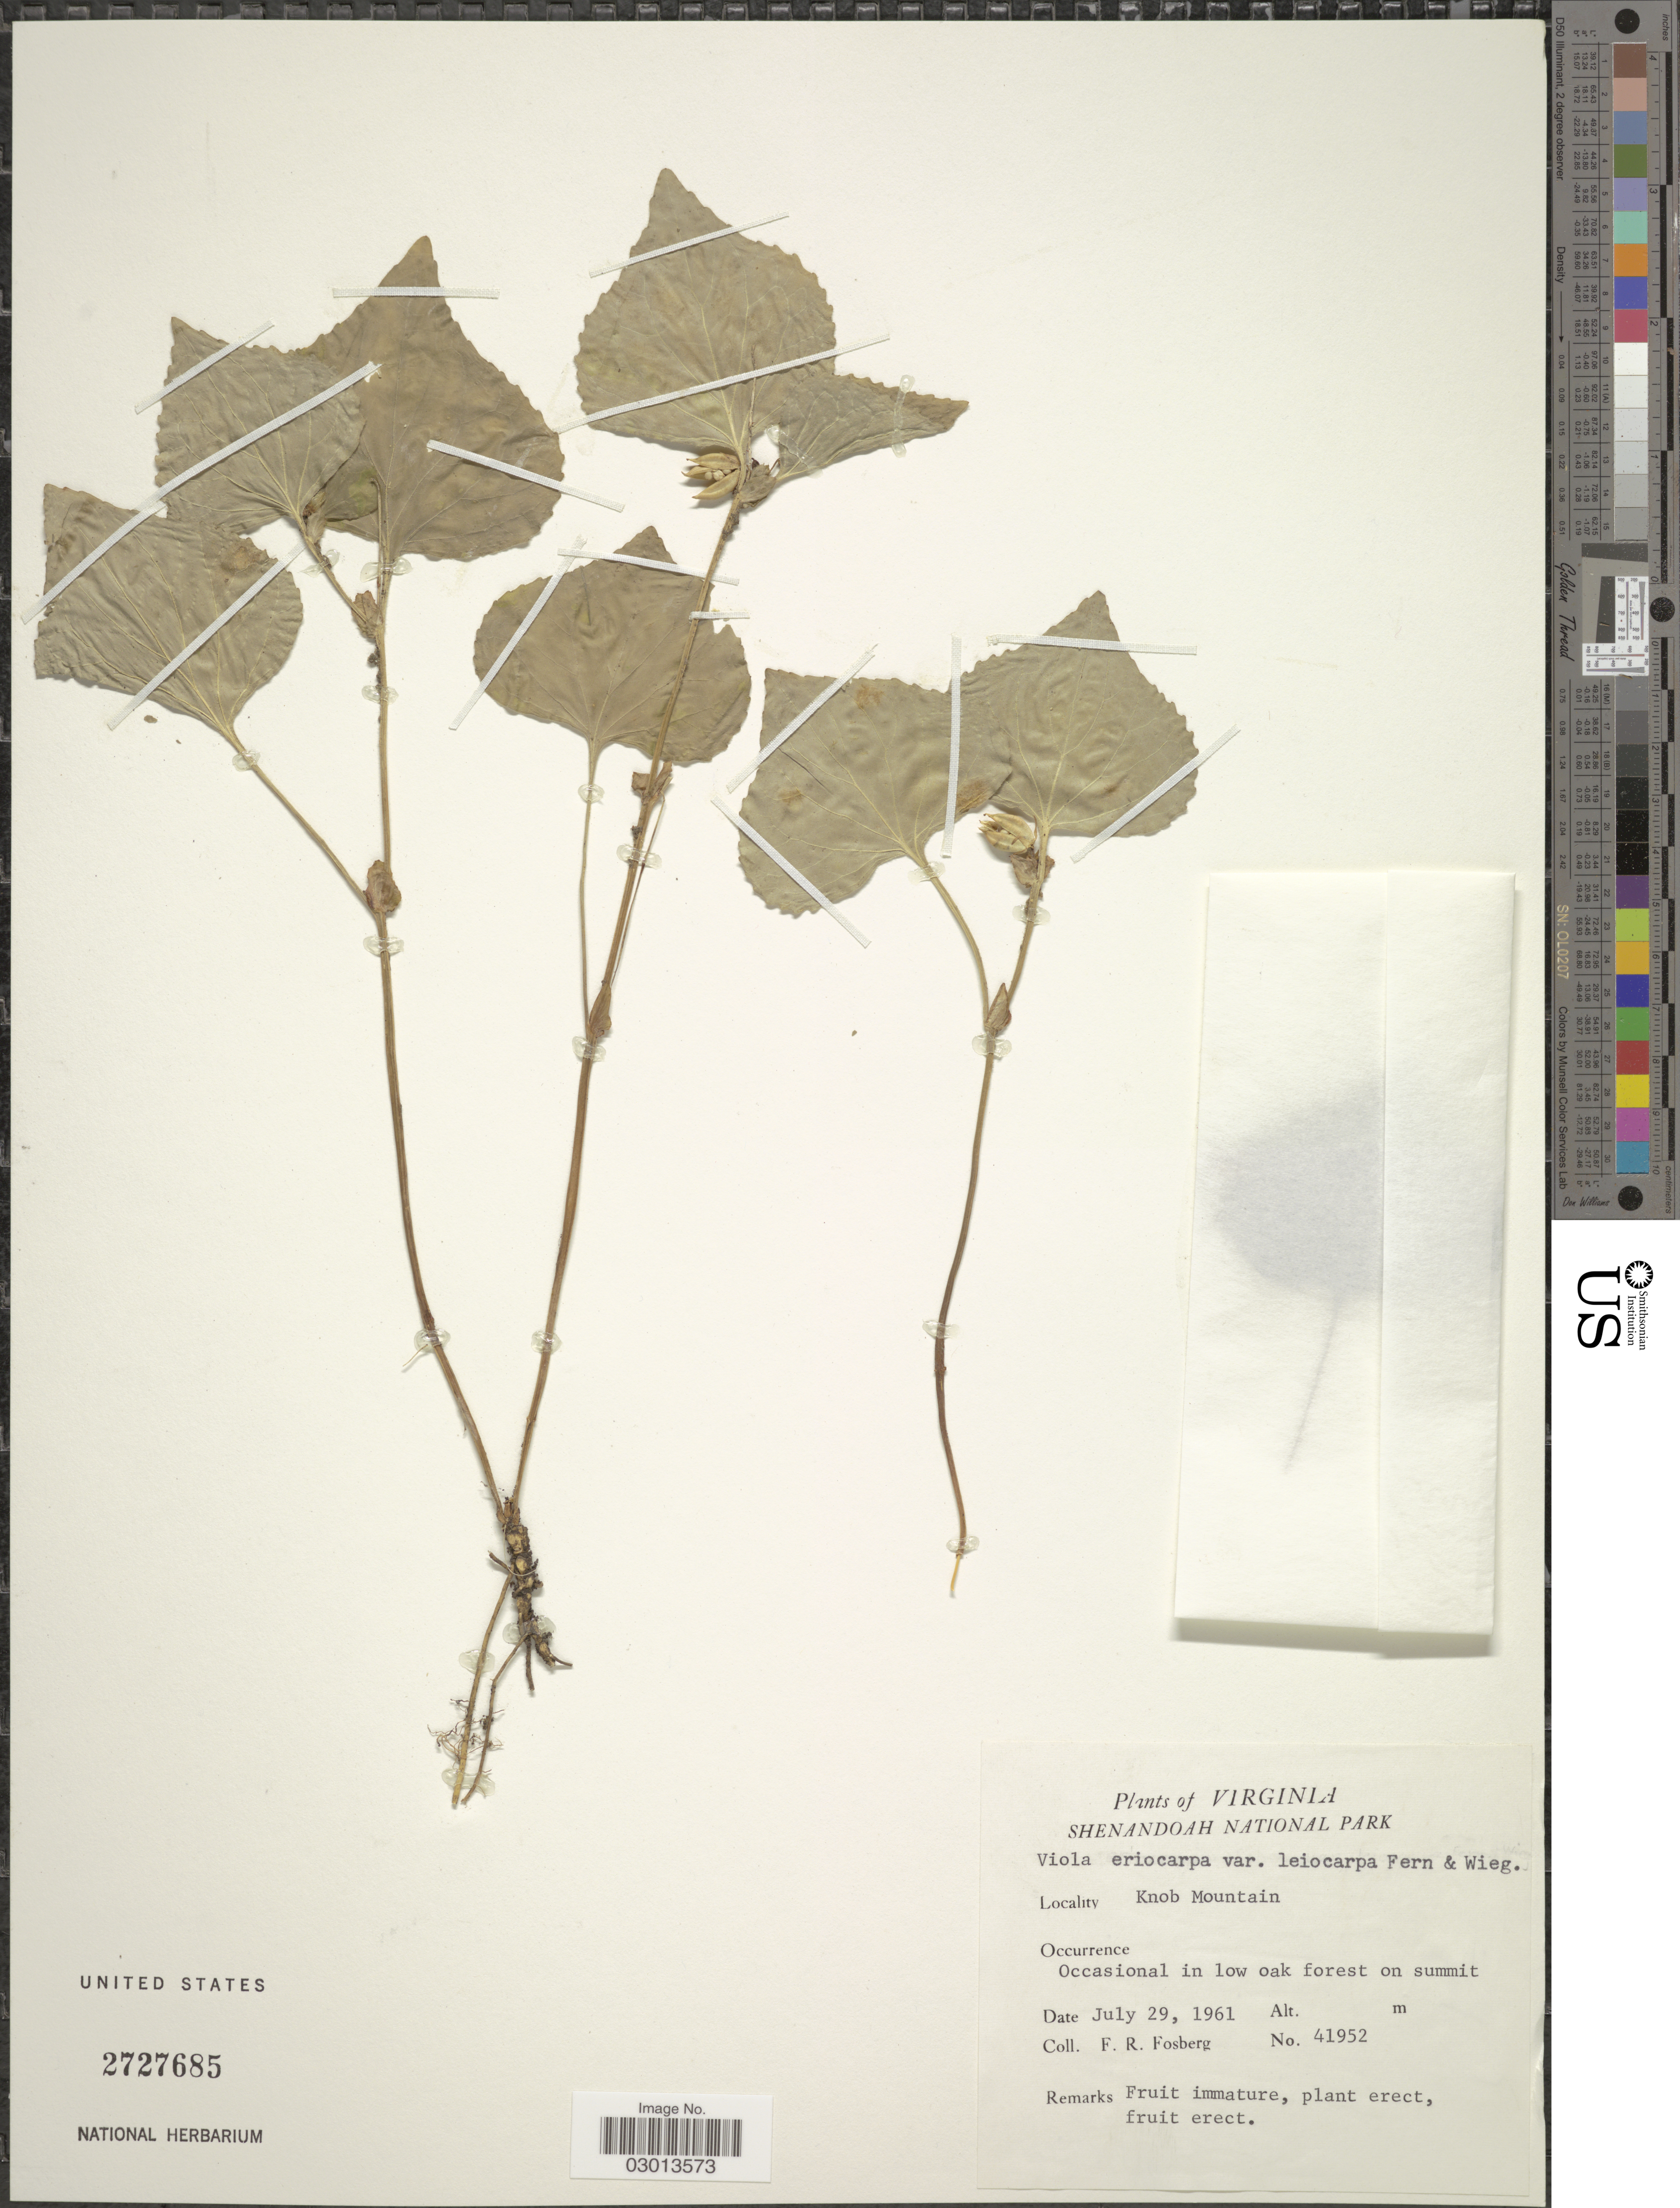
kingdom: Plantae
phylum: Tracheophyta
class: Magnoliopsida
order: Malpighiales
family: Violaceae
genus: Viola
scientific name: Viola pensylvanica var. leiocarpa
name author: (Fernald & Wiegand) Fernald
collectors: F. R. Fosberg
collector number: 41952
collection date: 1961-07-29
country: United States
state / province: Virginia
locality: Shenandoah National Park. Knob Mountain.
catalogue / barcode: US 2727685